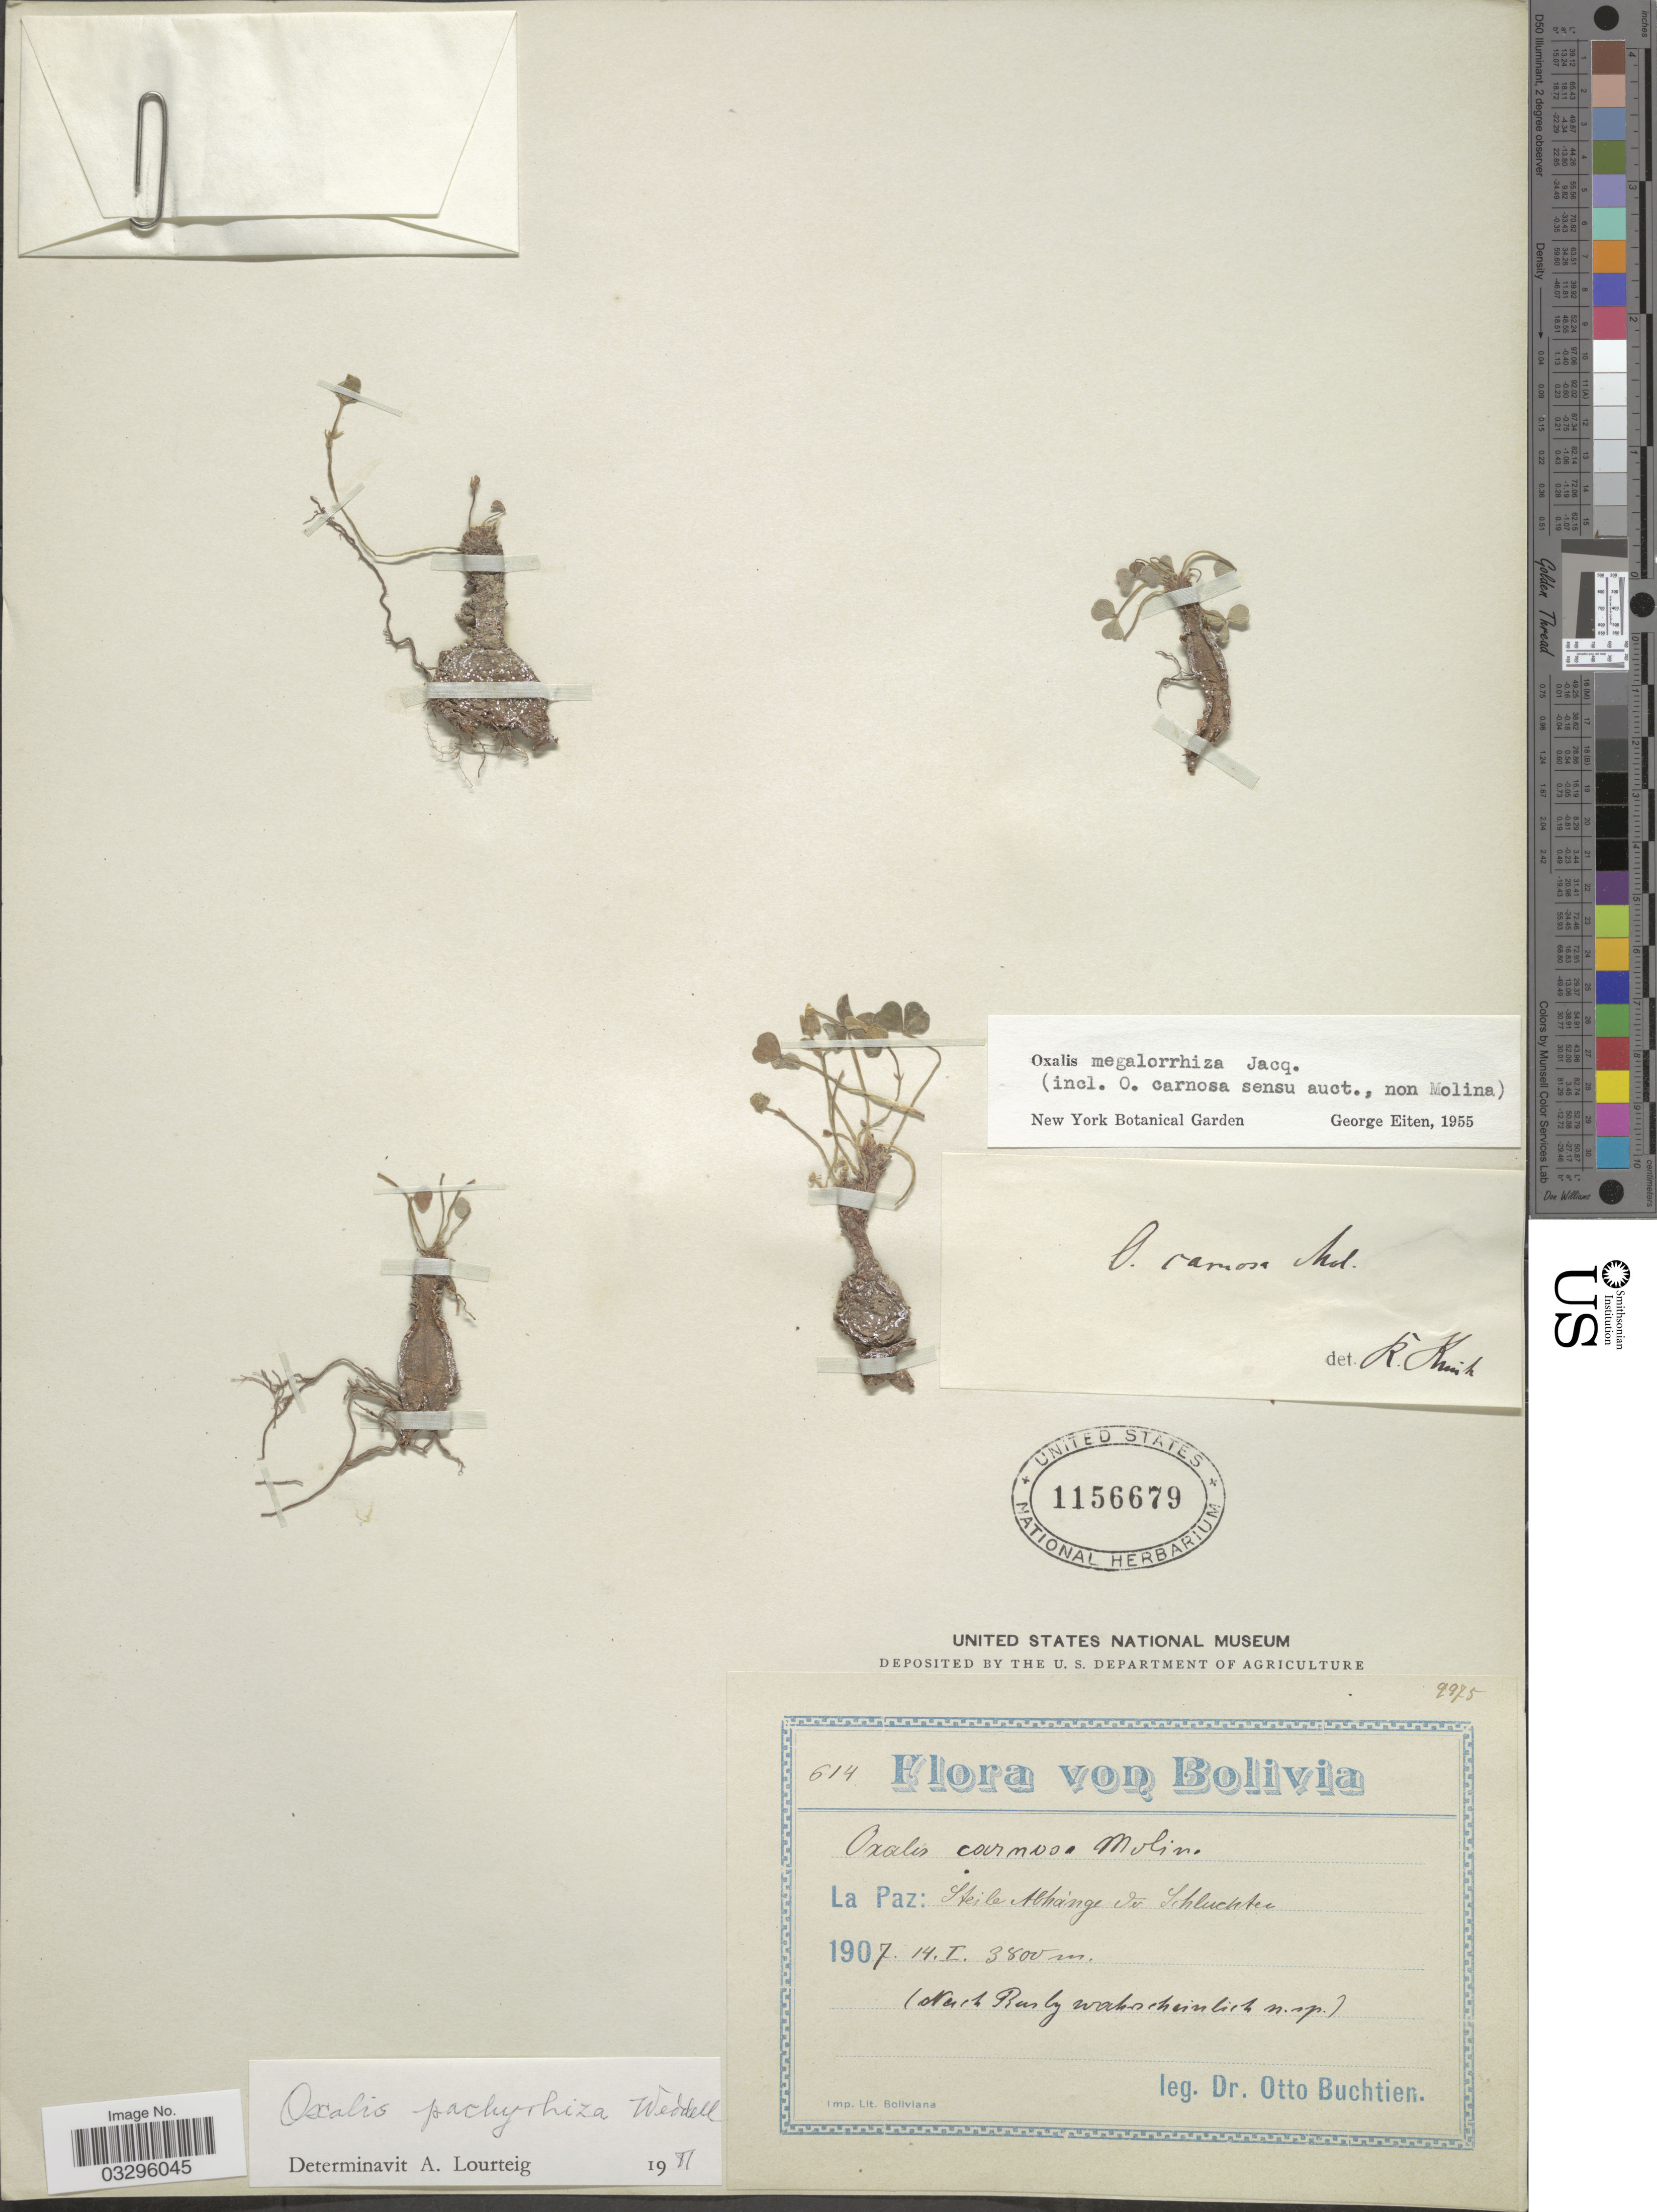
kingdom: Plantae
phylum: Tracheophyta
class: Magnoliopsida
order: Oxalidales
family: Oxalidaceae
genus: Oxalis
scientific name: Oxalis pachyrrhiza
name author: Wedd.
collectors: O. Buchtien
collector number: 614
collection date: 1907-01-14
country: Bolivia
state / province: La Paz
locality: Steile abhànge der Schluchter.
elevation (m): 3800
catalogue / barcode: US 1156679